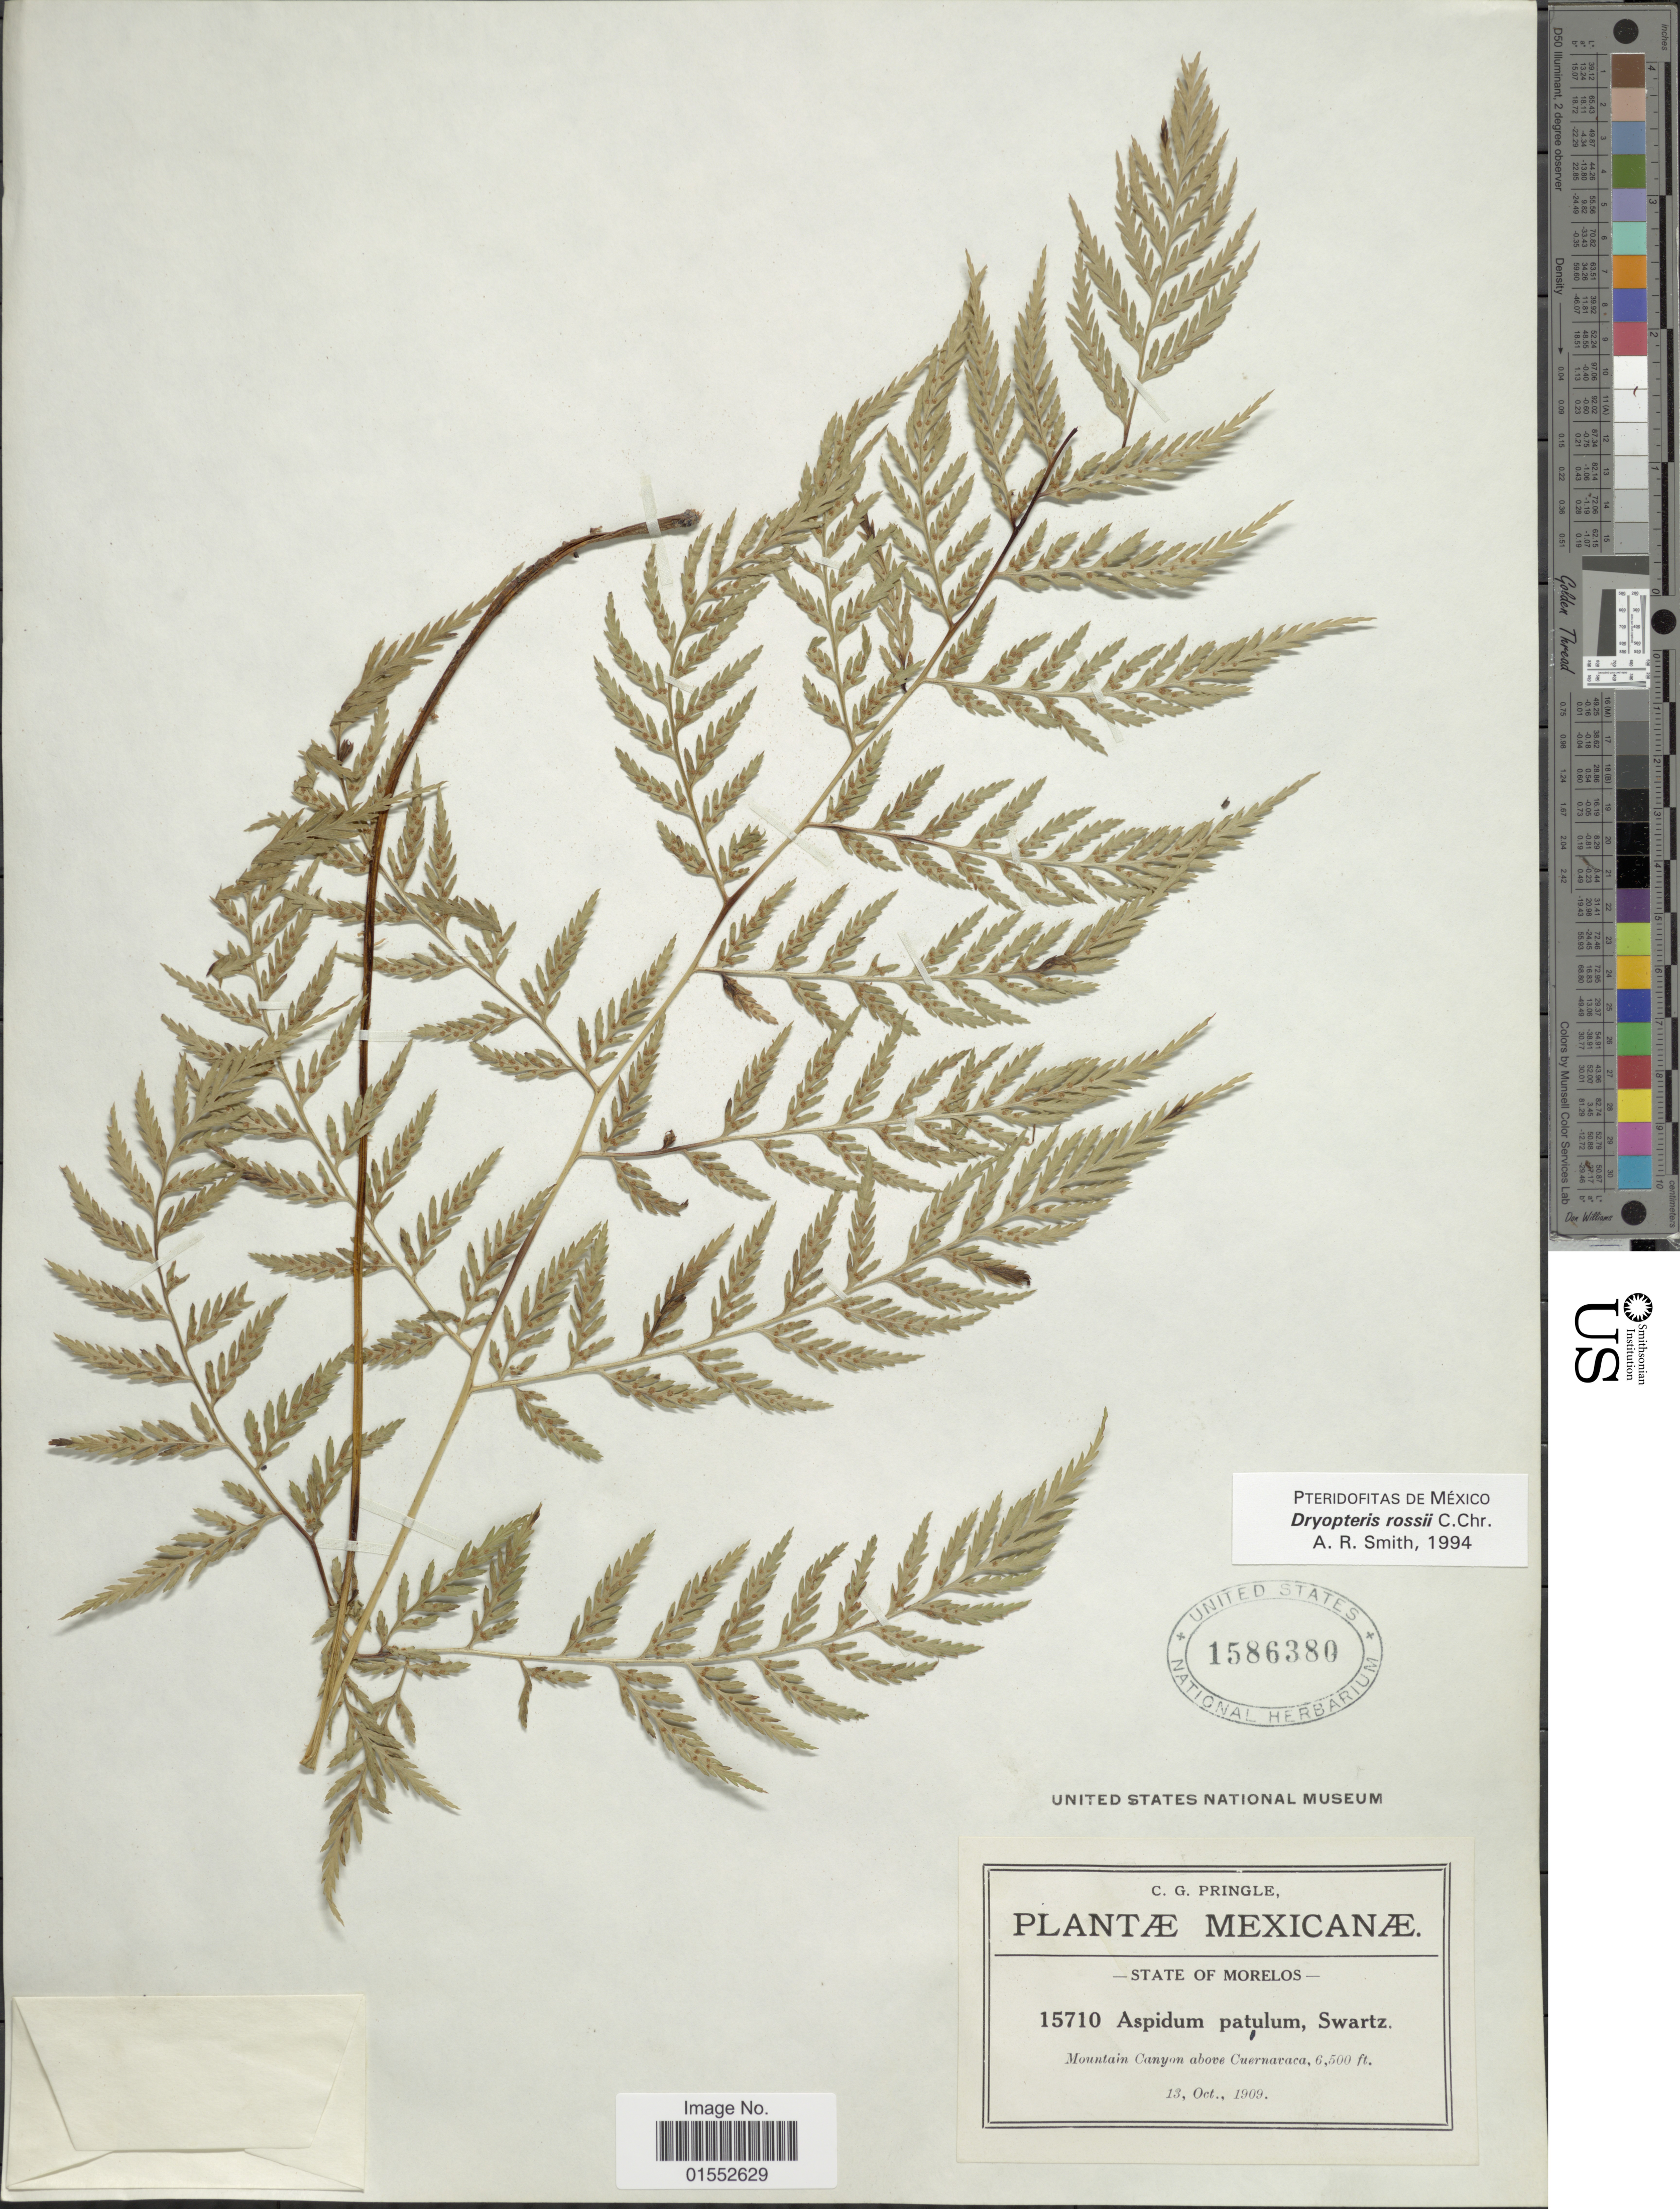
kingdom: Plantae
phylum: Tracheophyta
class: Polypodiopsida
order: Polypodiales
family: Dryopteridaceae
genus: Dryopteris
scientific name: Dryopteris rossii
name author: C. Chr.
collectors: C. G. Pringle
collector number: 15710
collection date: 1909-10-13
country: Mexico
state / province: Morelos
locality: Mexicanæ, Mountain Canyon above Cuernavaca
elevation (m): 1981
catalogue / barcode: US 1586380